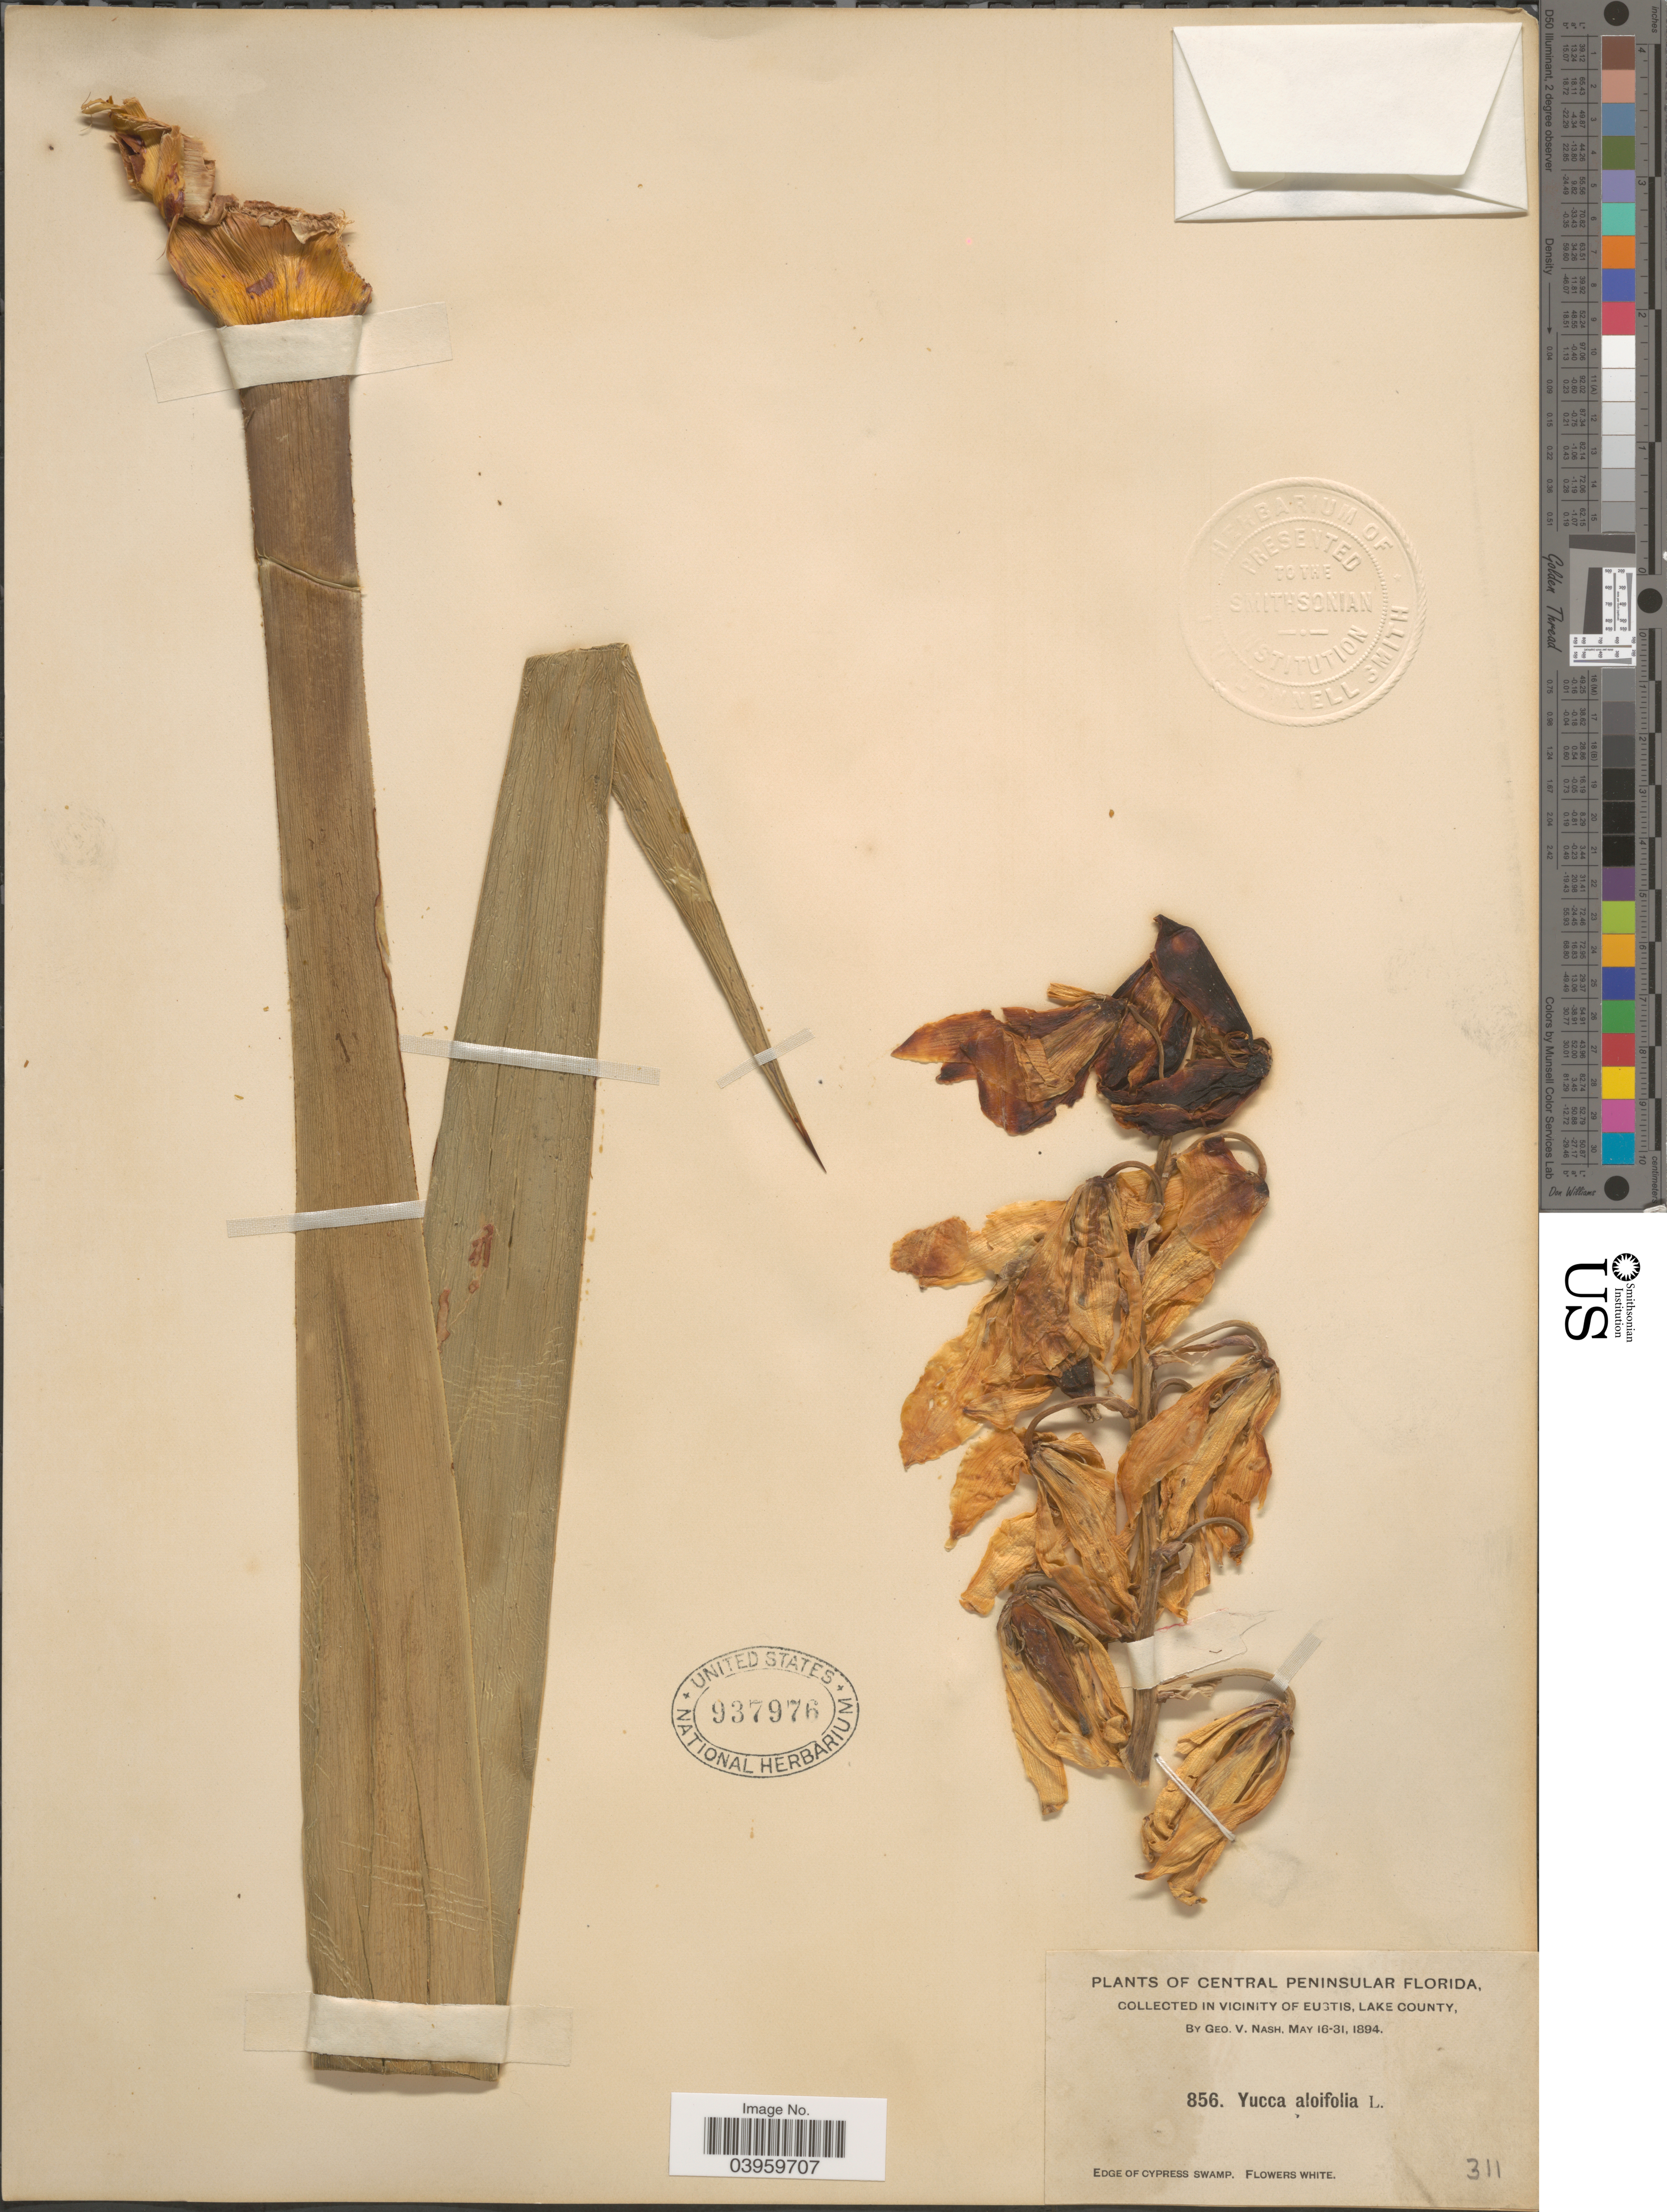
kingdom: Plantae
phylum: Tracheophyta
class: Liliopsida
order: Asparagales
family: Asparagaceae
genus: Yucca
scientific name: Yucca aloifolia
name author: L.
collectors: G. V. Nash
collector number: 856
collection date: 1894-05-16/1894-05-31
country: United States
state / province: Florida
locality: Central Peninsular Florida, in Vicinity of Eustis, Lake County. Edge of Cypress Swamp.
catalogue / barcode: US 937976